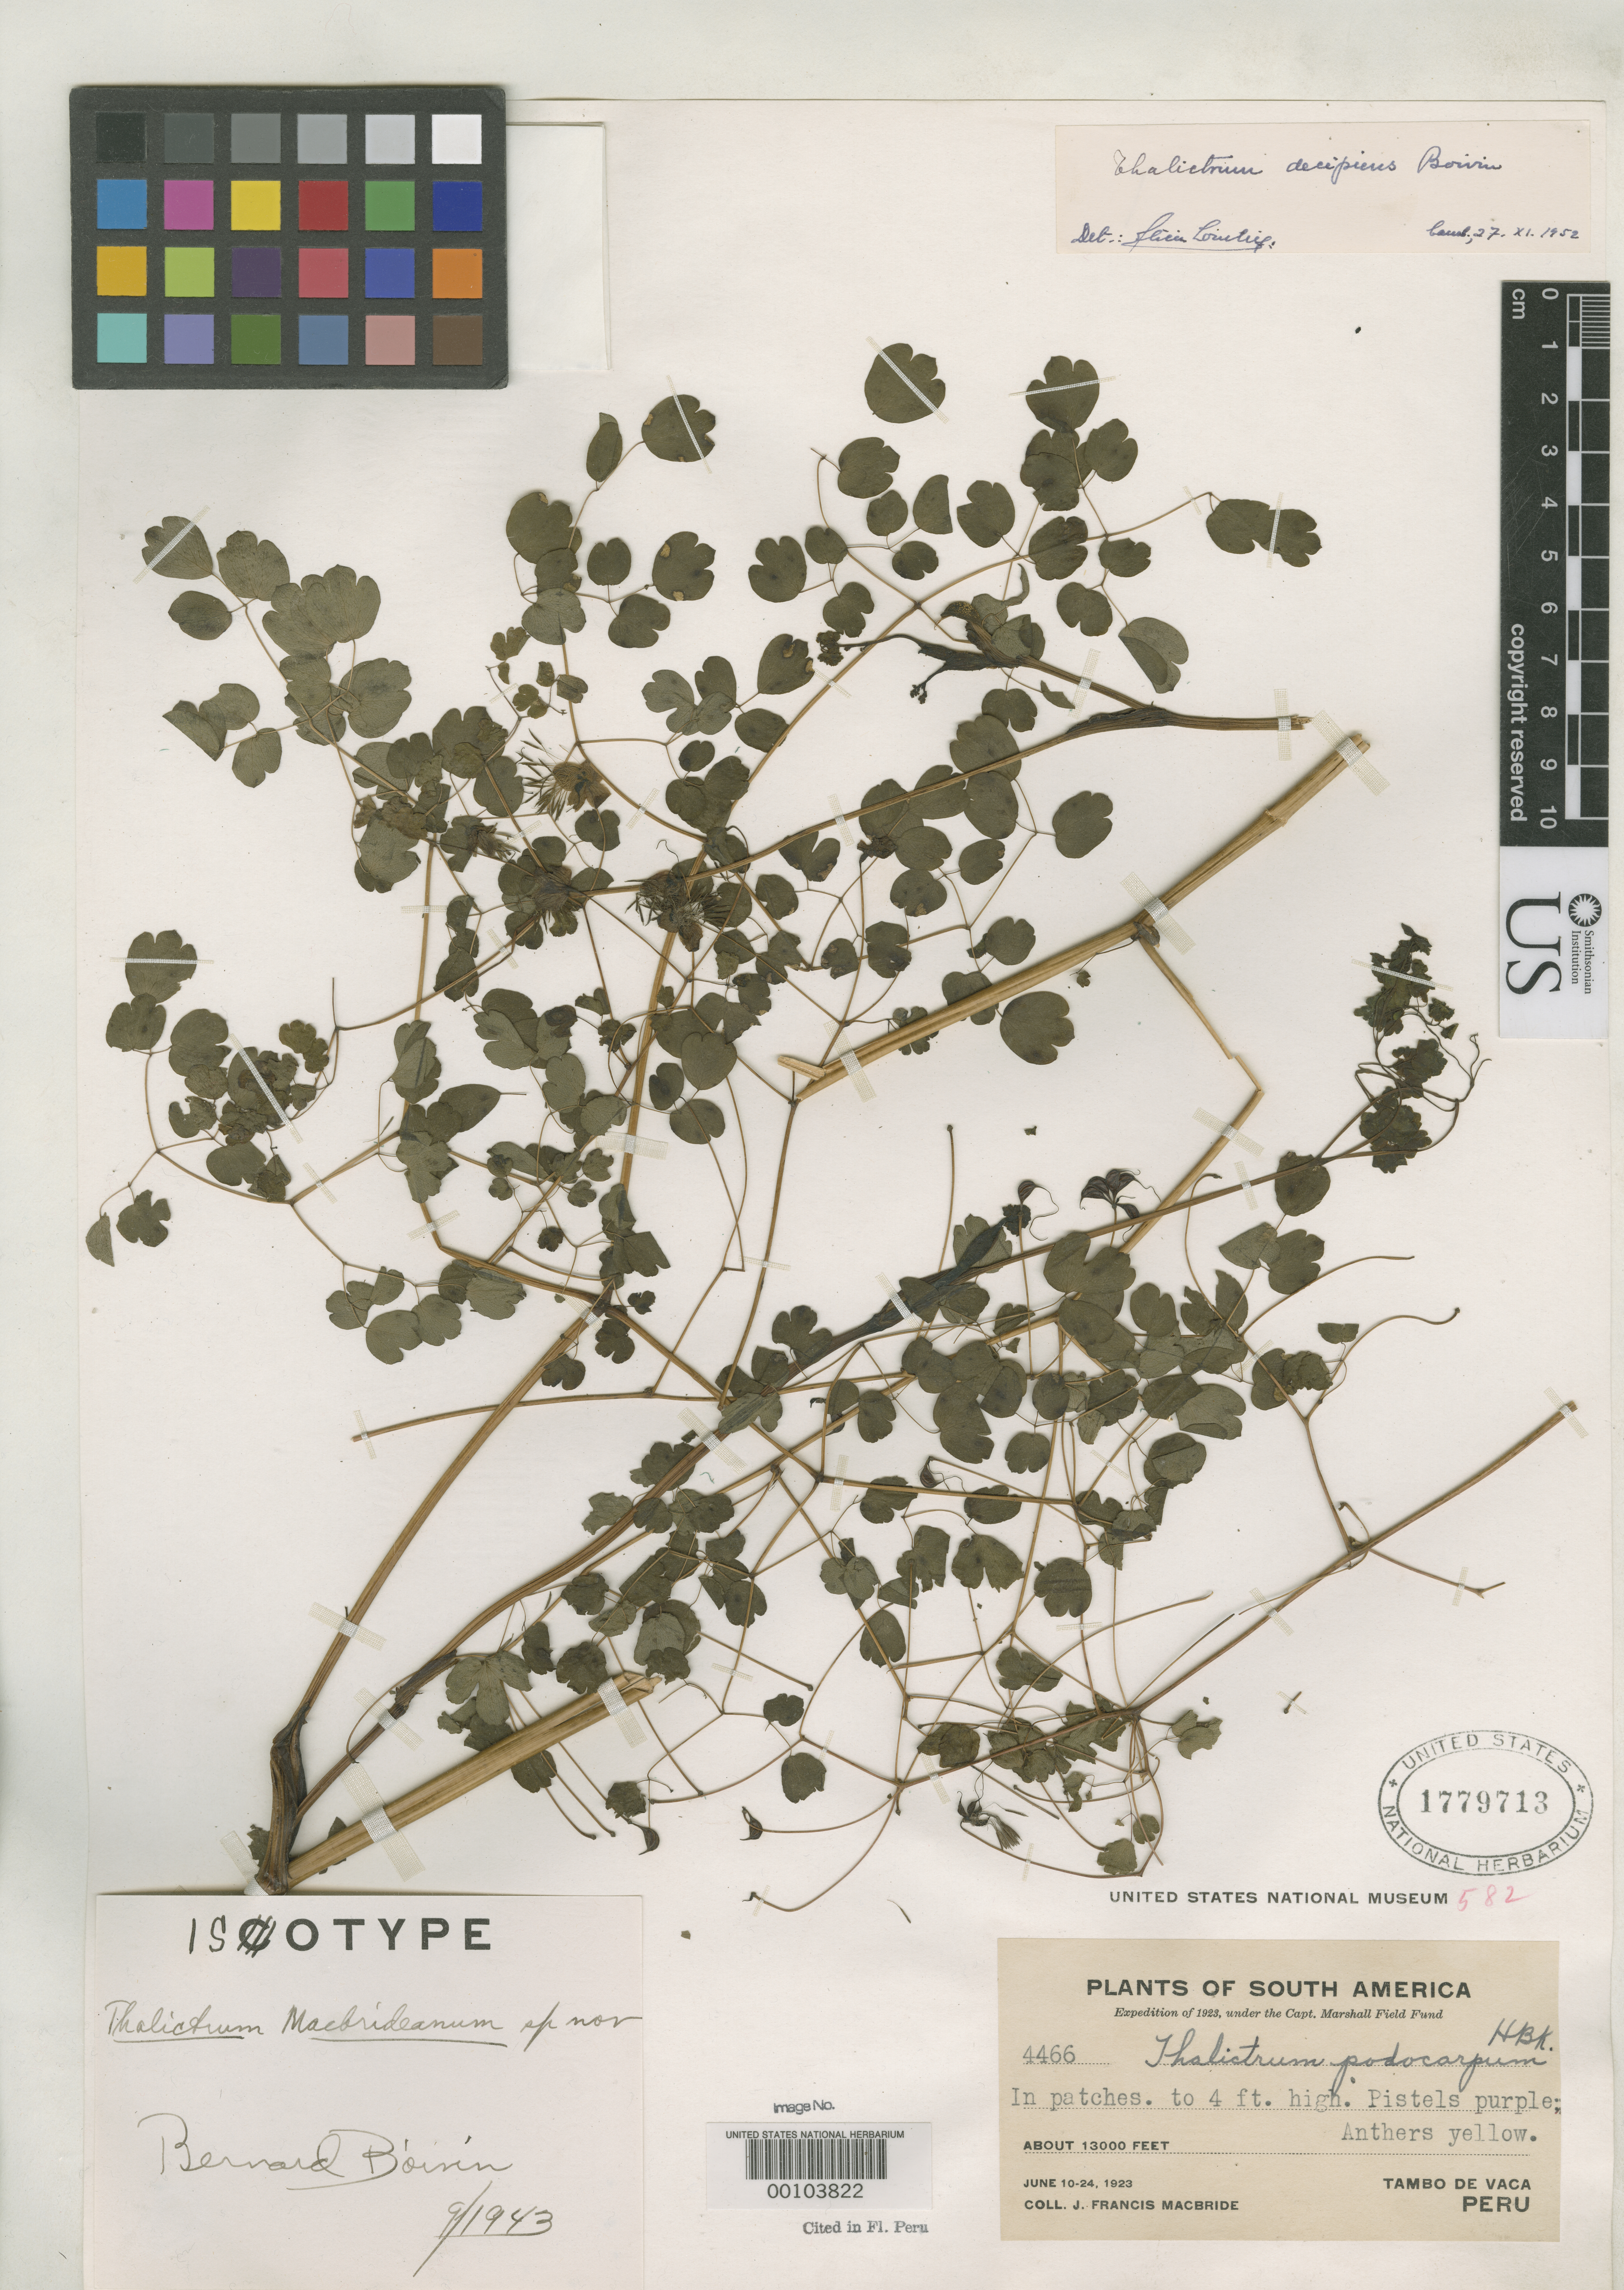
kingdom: Plantae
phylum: Tracheophyta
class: Magnoliopsida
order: Ranunculales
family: Ranunculaceae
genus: Thalictrum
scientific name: Thalictrum macbrideanum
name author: B. Boivin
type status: Isotype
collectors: J. F. Macbride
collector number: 4466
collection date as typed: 10 Jun 1923 to 24 Jun 1923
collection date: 1923-06-10/1923-06-24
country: Peru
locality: Tambo de Vaca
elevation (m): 3962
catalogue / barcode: US 1779713